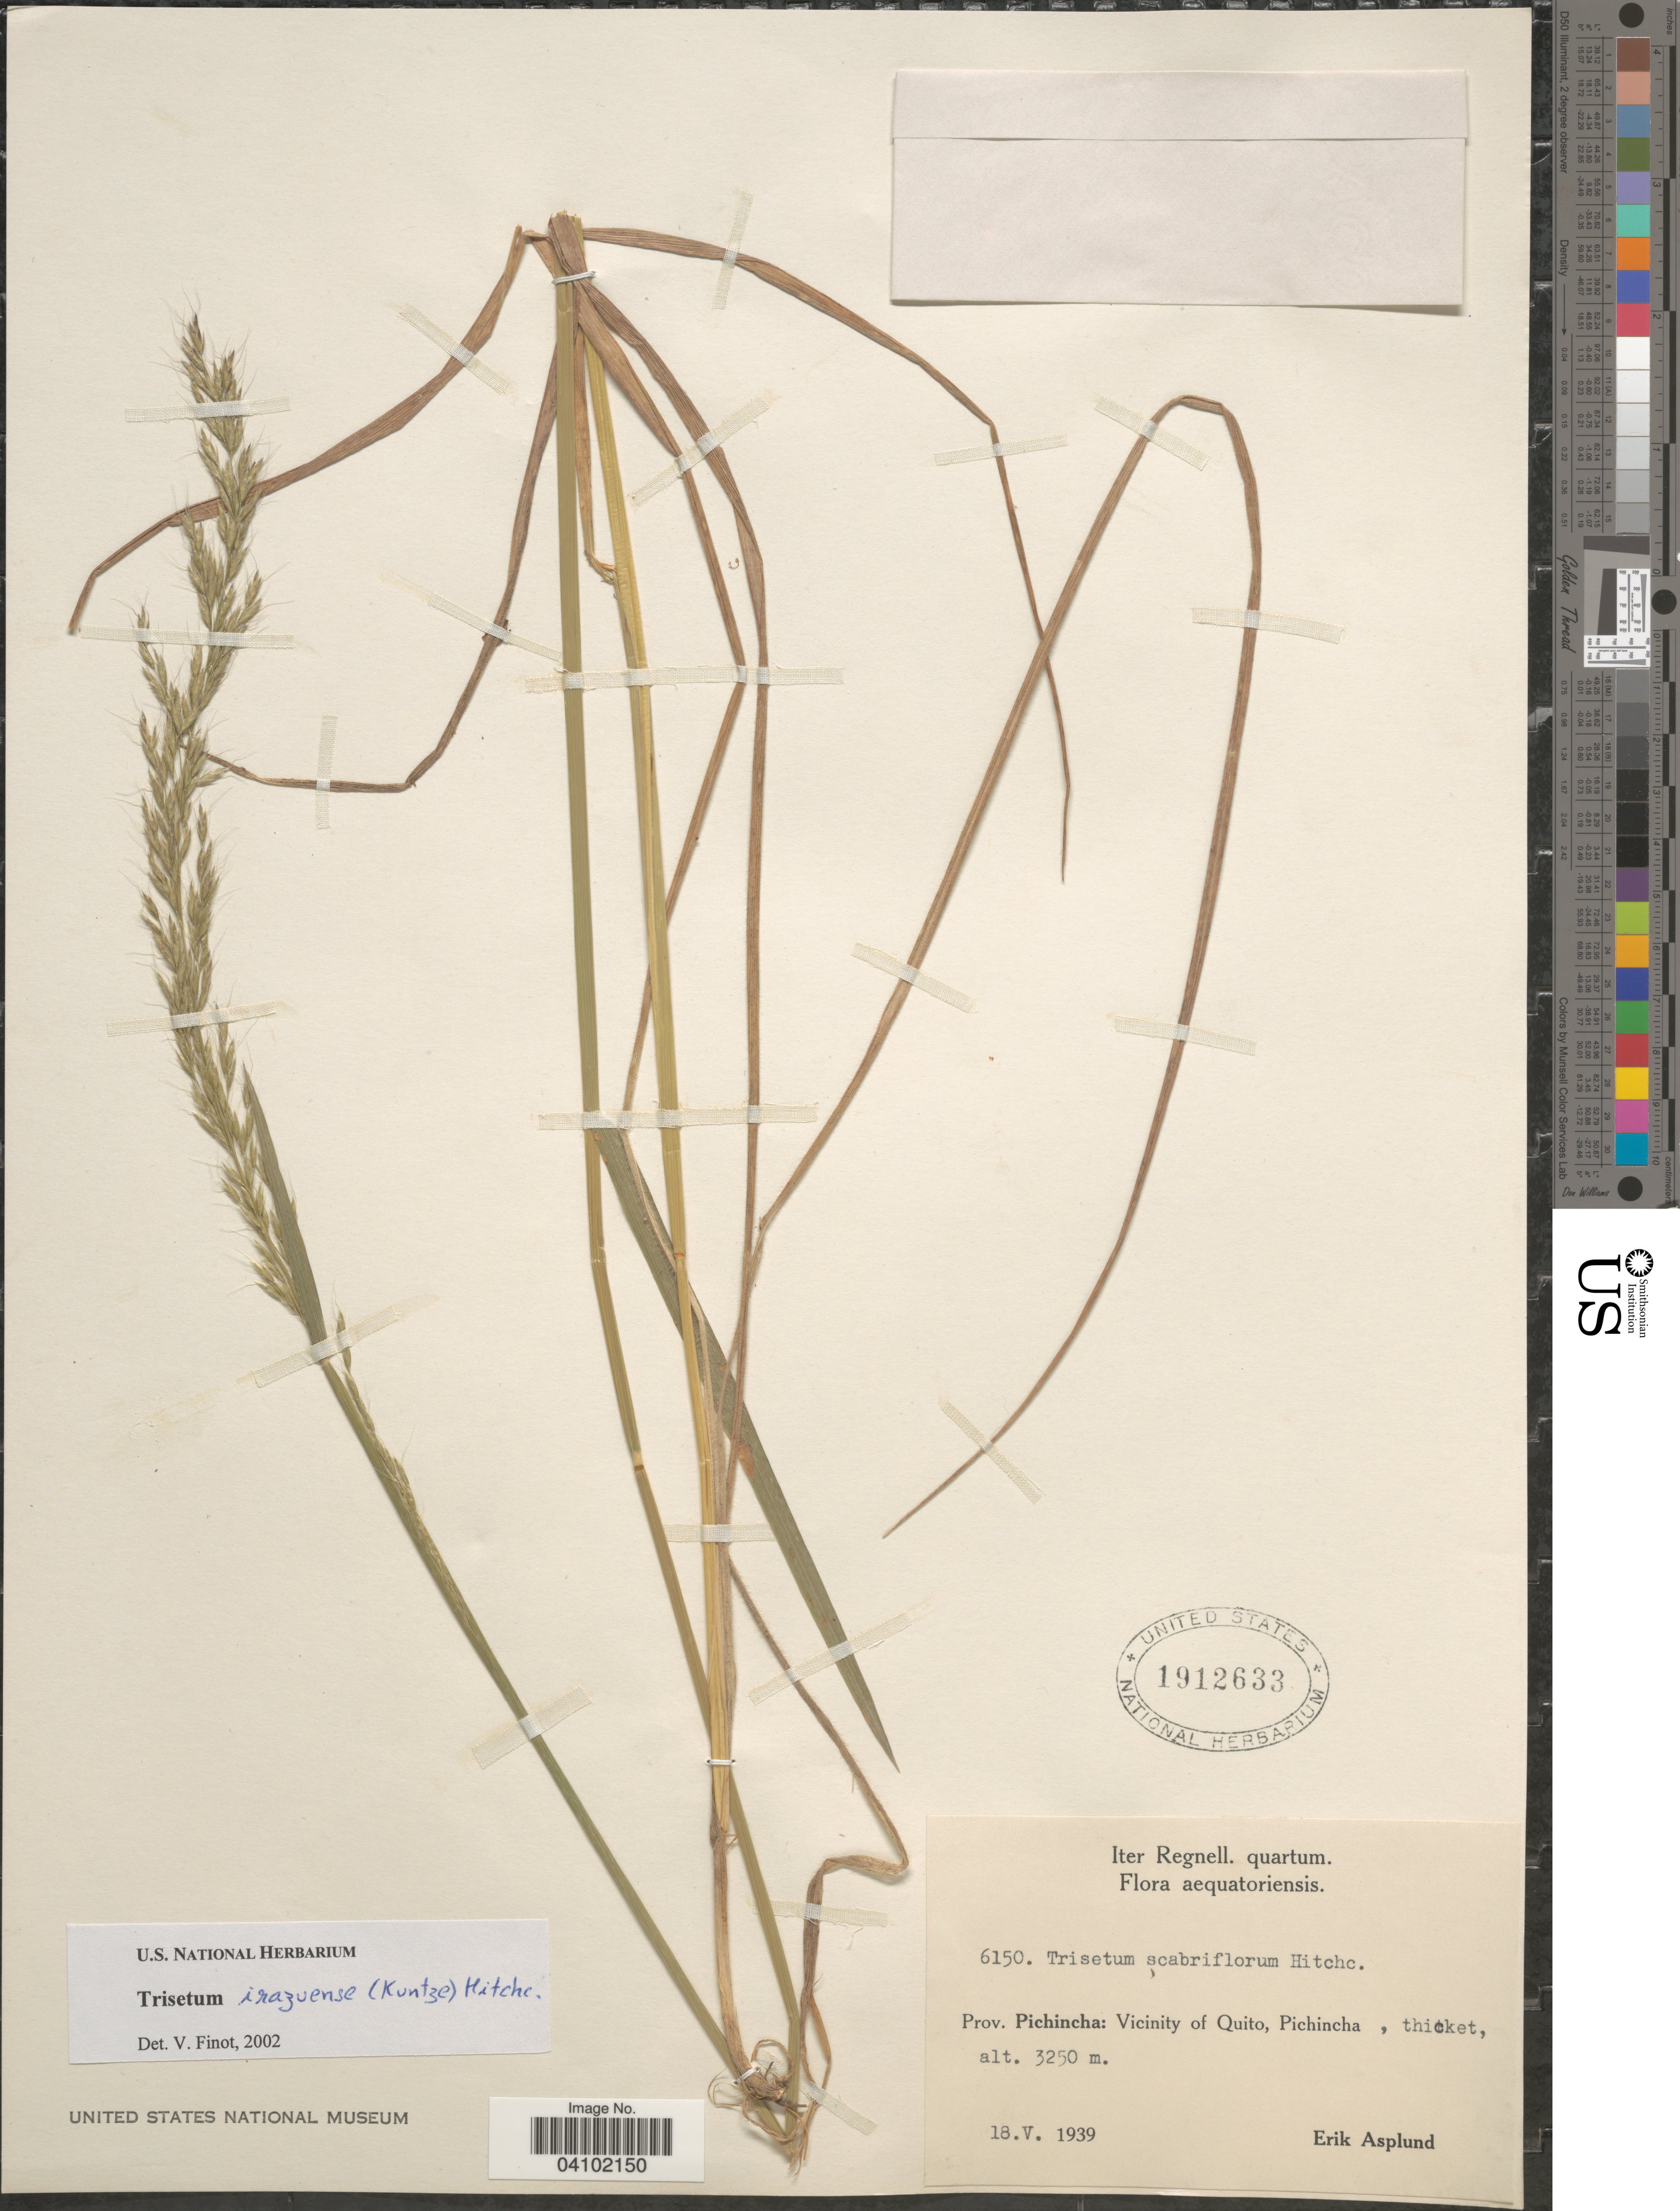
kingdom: Plantae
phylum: Tracheophyta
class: Liliopsida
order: Poales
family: Poaceae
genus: Peyritschia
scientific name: Peyritschia irazuensis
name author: (Kuntze) P.M. Peterson et al.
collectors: E. Asplund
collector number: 6150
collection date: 1939-05-18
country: Ecuador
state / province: Pichincha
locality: Iter Regnell. quartum. Vicinity of Quito, Pichincha.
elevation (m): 3250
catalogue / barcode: US 1912633